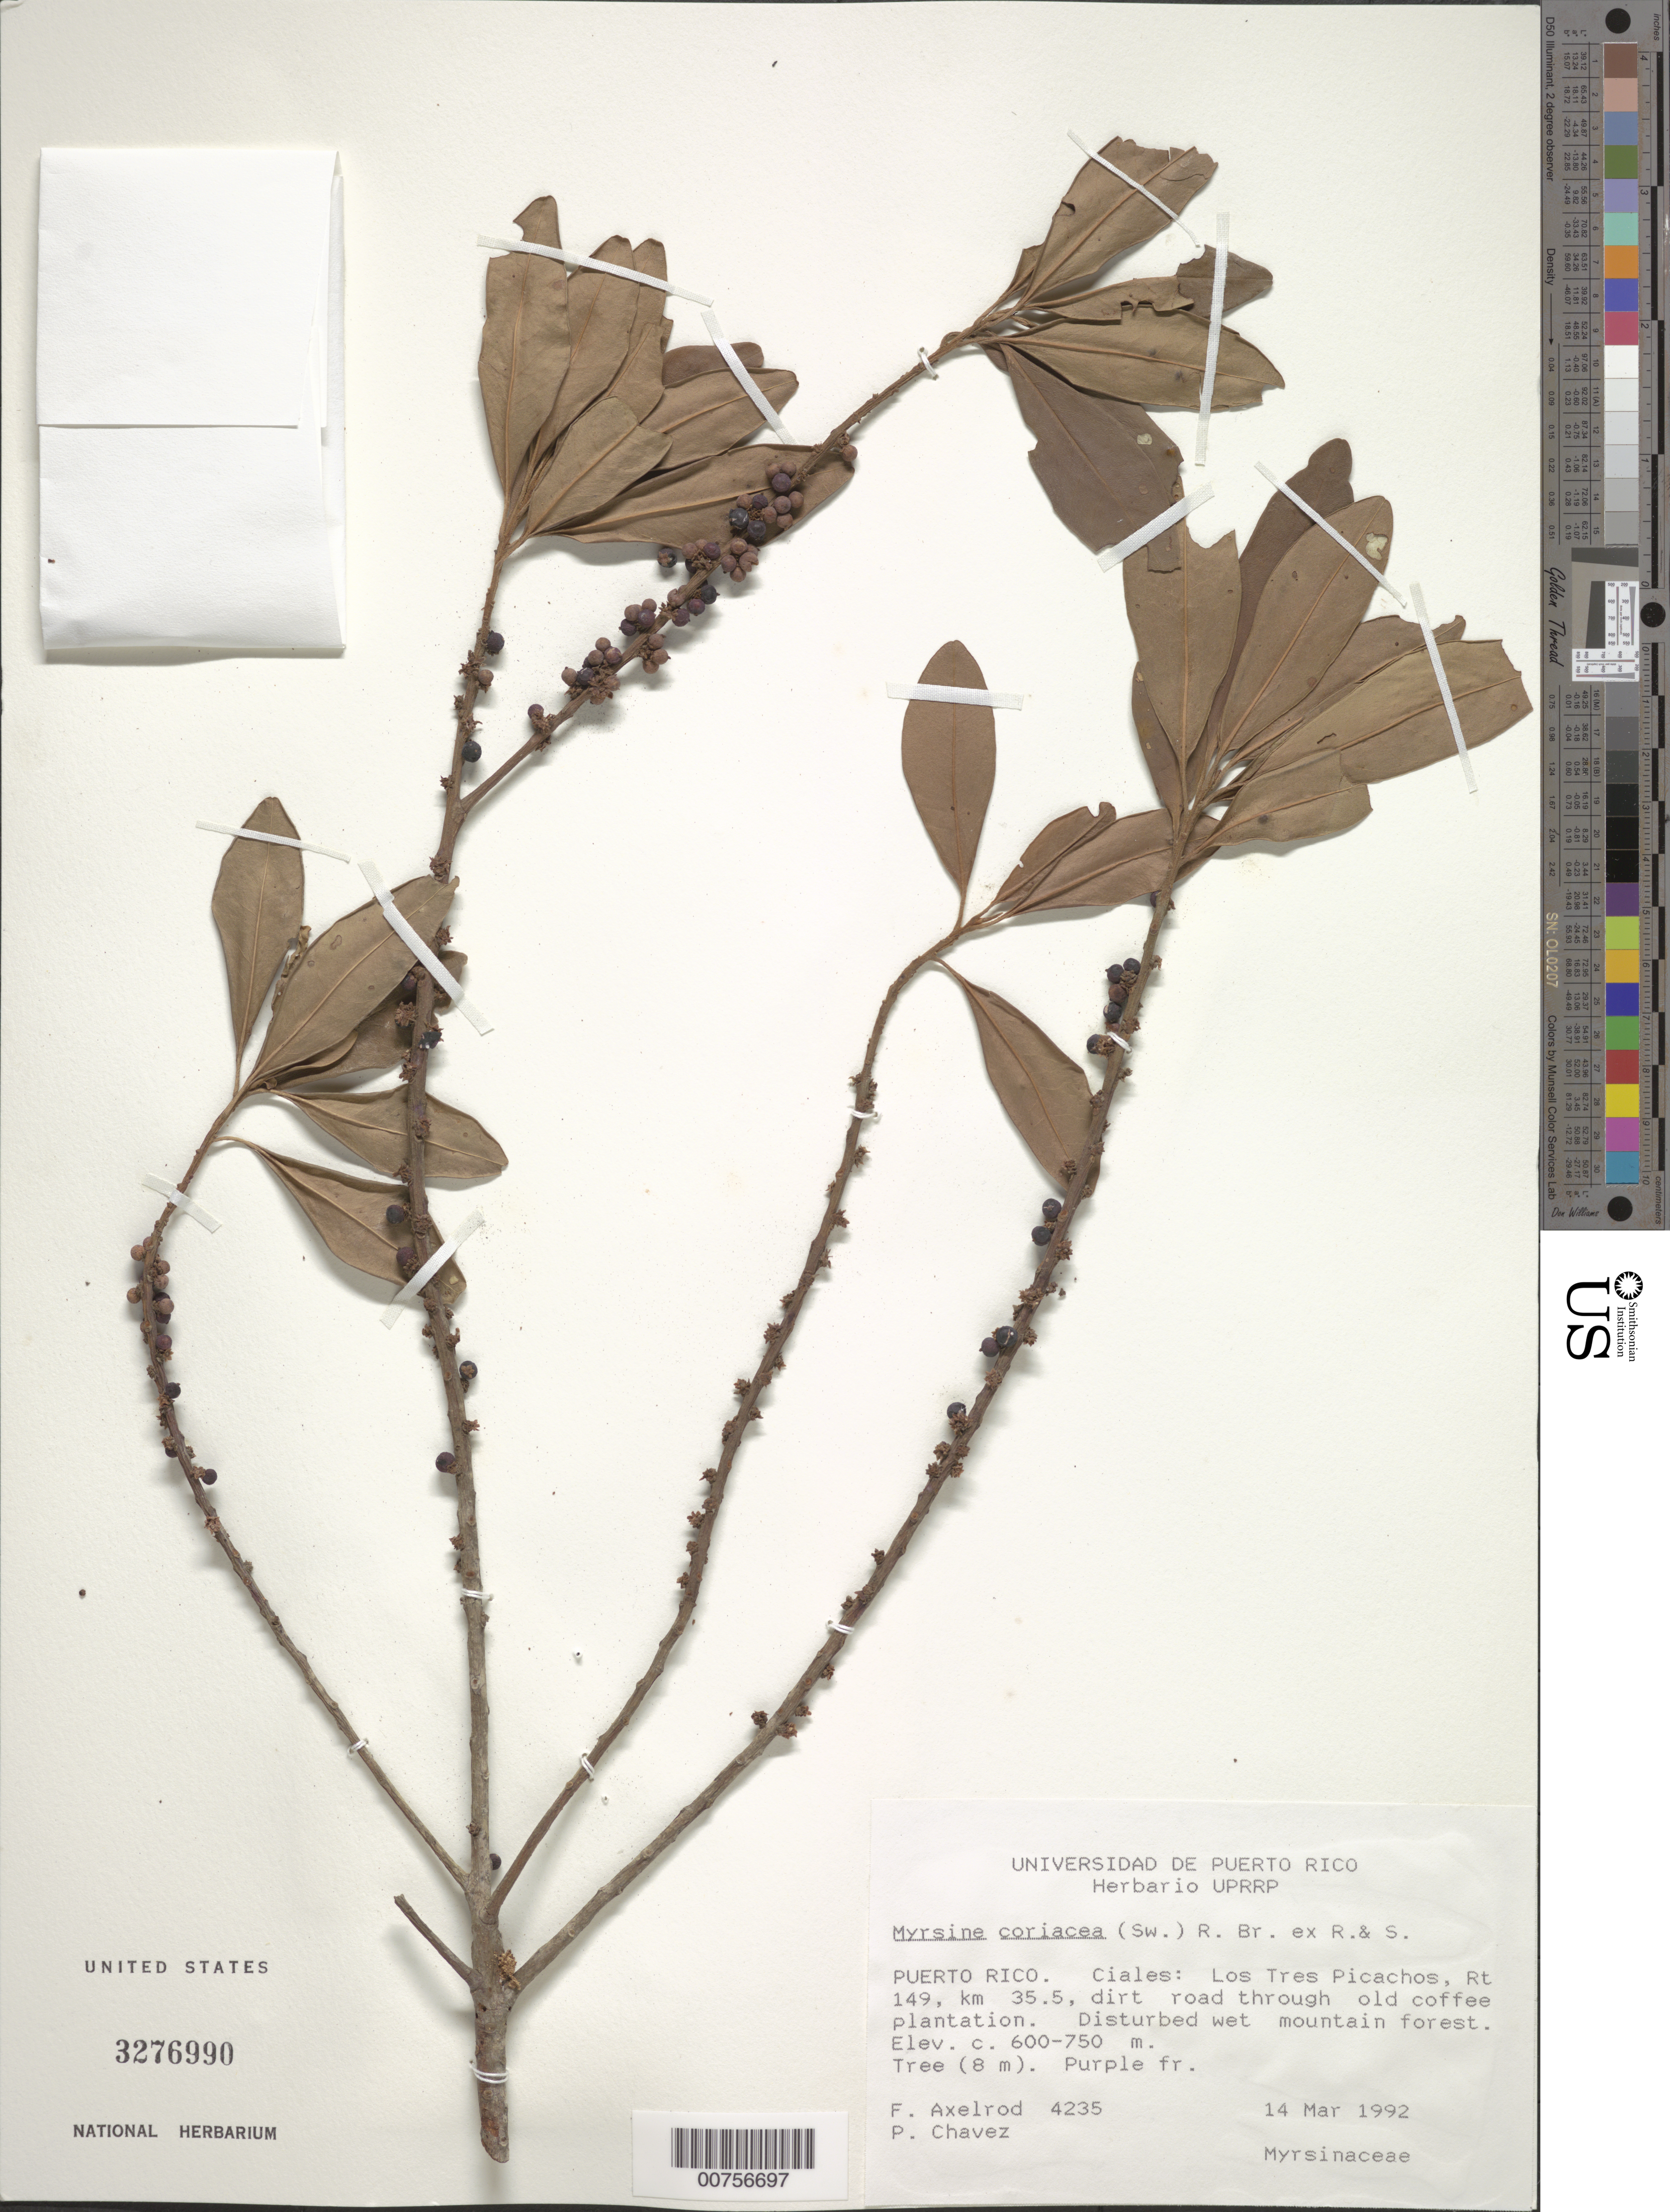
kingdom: Plantae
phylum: Tracheophyta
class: Magnoliopsida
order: Ericales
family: Primulaceae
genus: Myrsine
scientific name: Myrsine coriacea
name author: (Sw.) R. Br. ex Roem. & Schult.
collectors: F. S. Axelrod & P. Chavez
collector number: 4235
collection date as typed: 14 Mar 1992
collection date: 1992-03-14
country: Puerto Rico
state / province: Ciales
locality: Ciales: Los Tres Picachos, Rt. 149, km 35.5, dirt road through old coffe plantation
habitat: Disturbed wet mountain forest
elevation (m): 600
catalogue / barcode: US 3276990